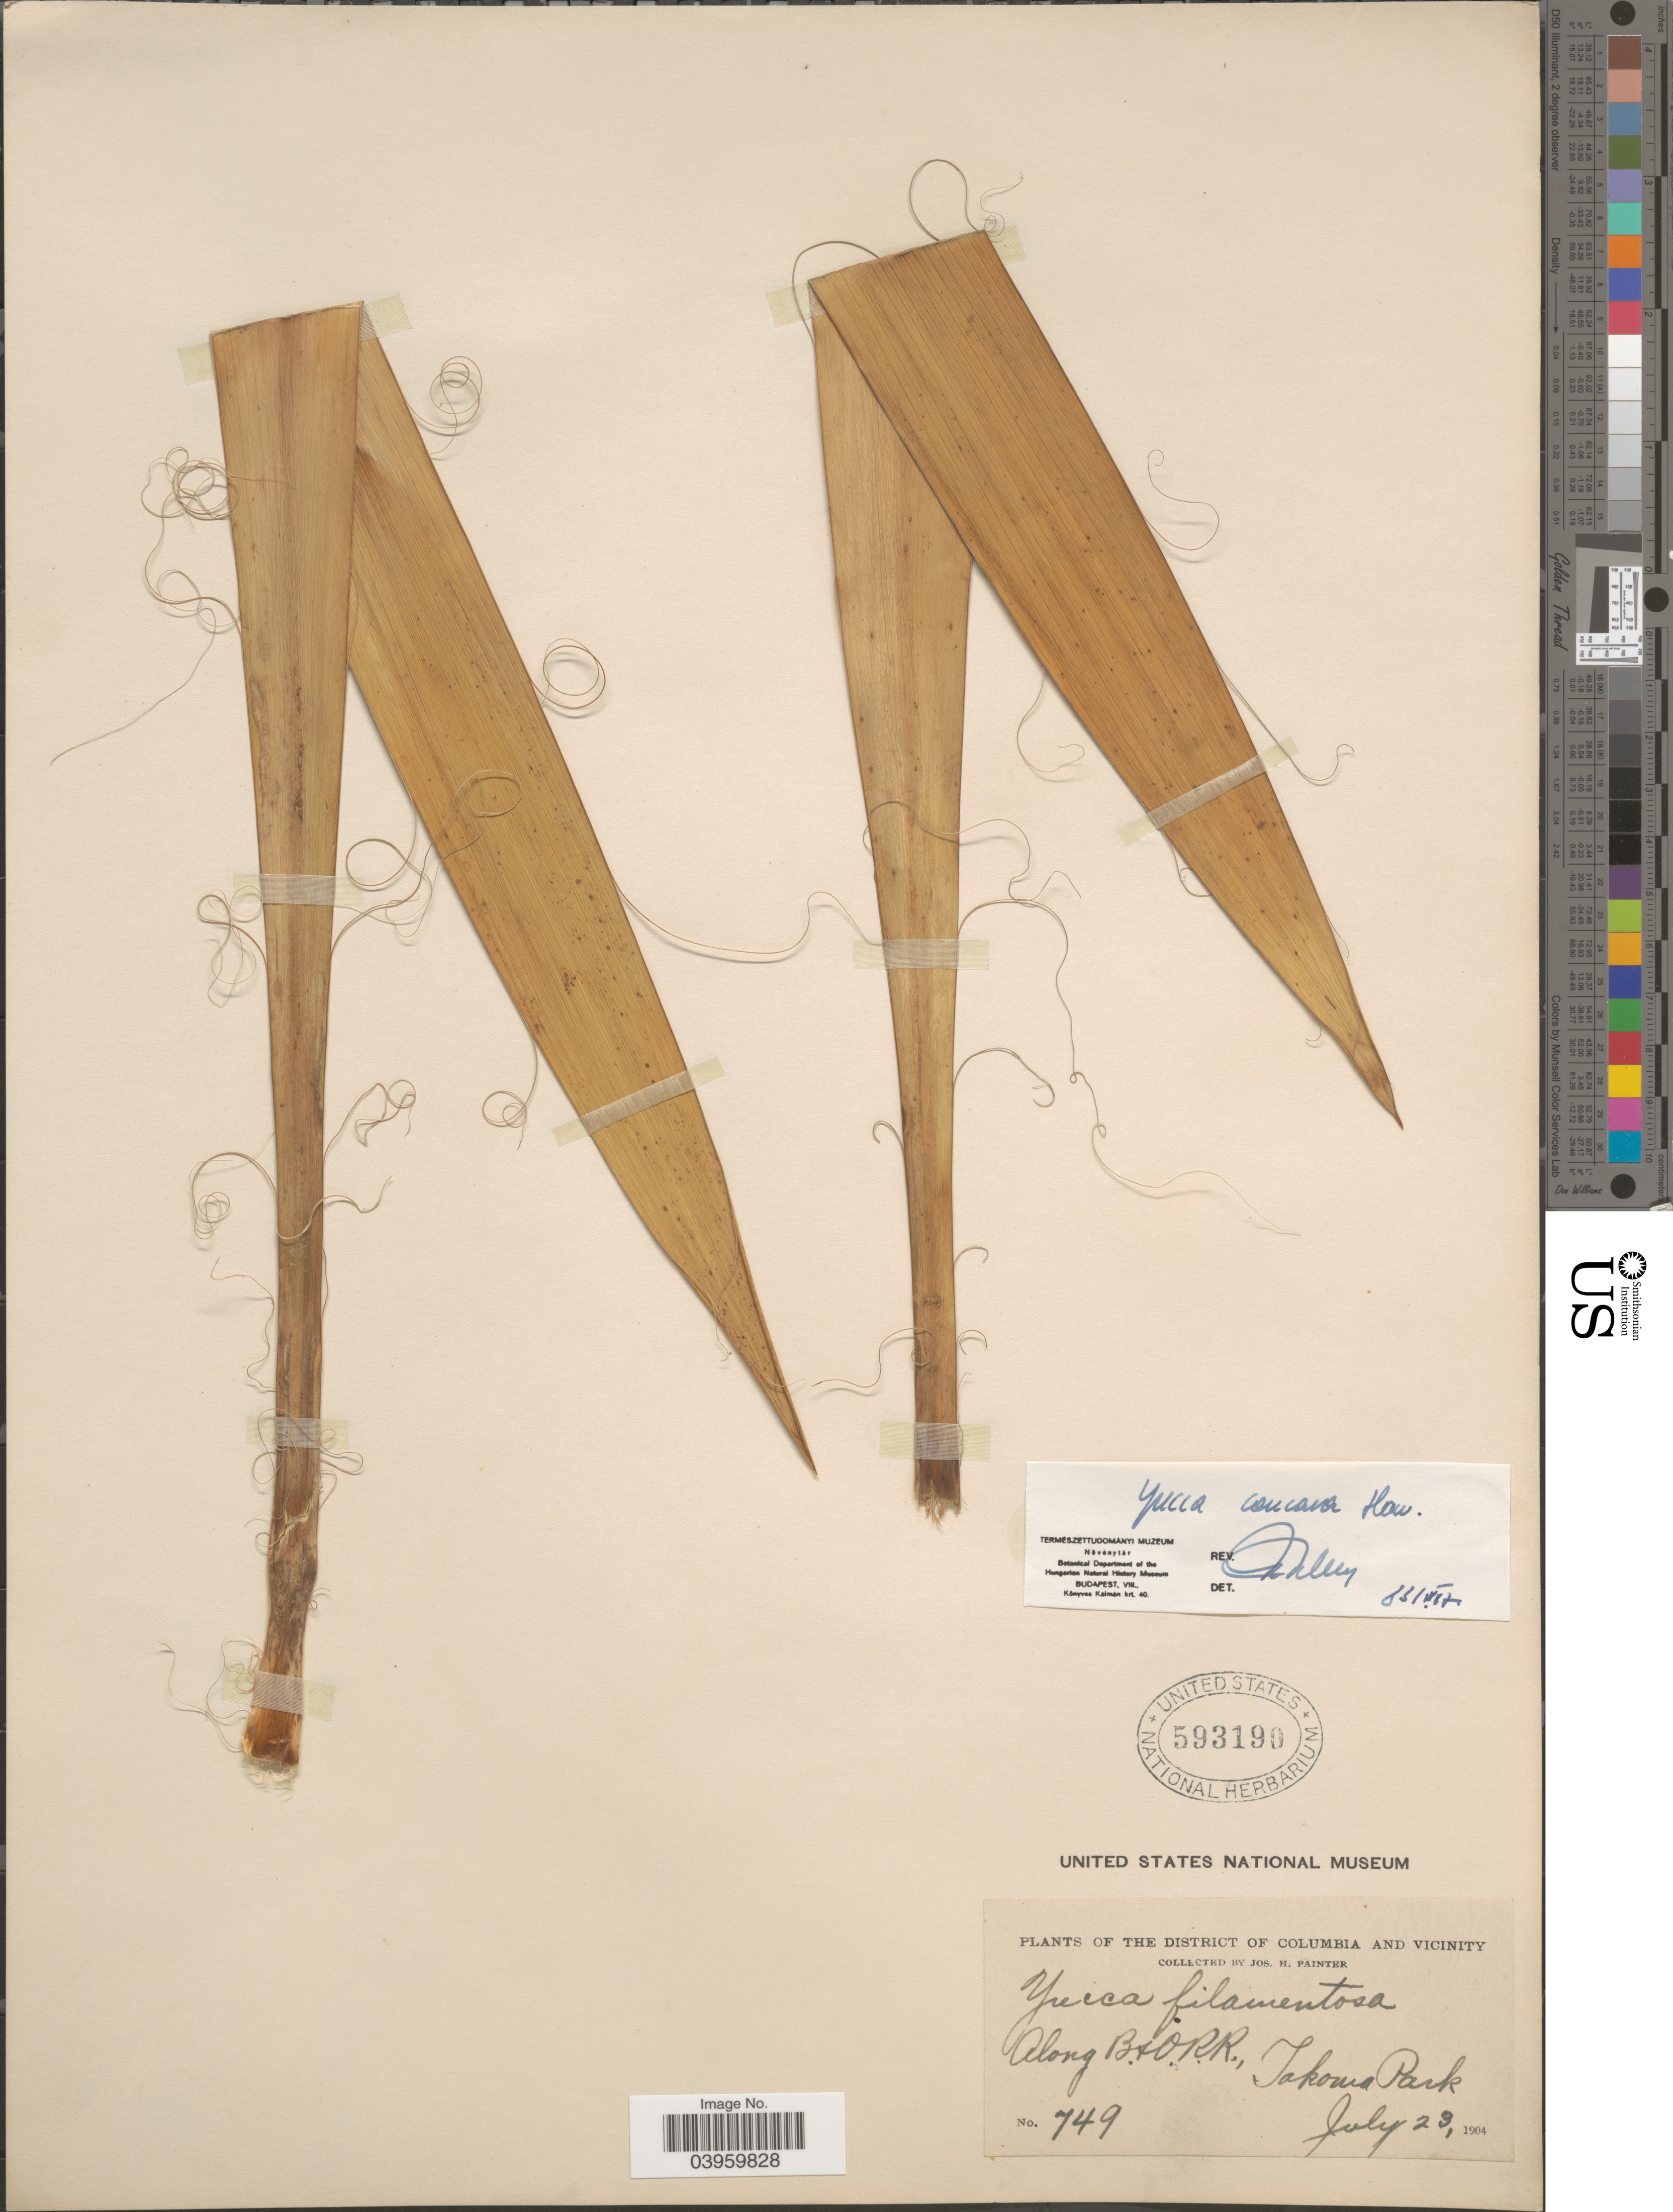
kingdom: Plantae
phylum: Tracheophyta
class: Liliopsida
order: Asparagales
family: Asparagaceae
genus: Yucca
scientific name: Yucca concava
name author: Haw.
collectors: J. H. Painter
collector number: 749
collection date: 1904-07-23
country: United States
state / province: District of Columbia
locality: The District of Columbia and Vicinity. Along B&O.R.R., Takoma Park.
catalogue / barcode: US 593190